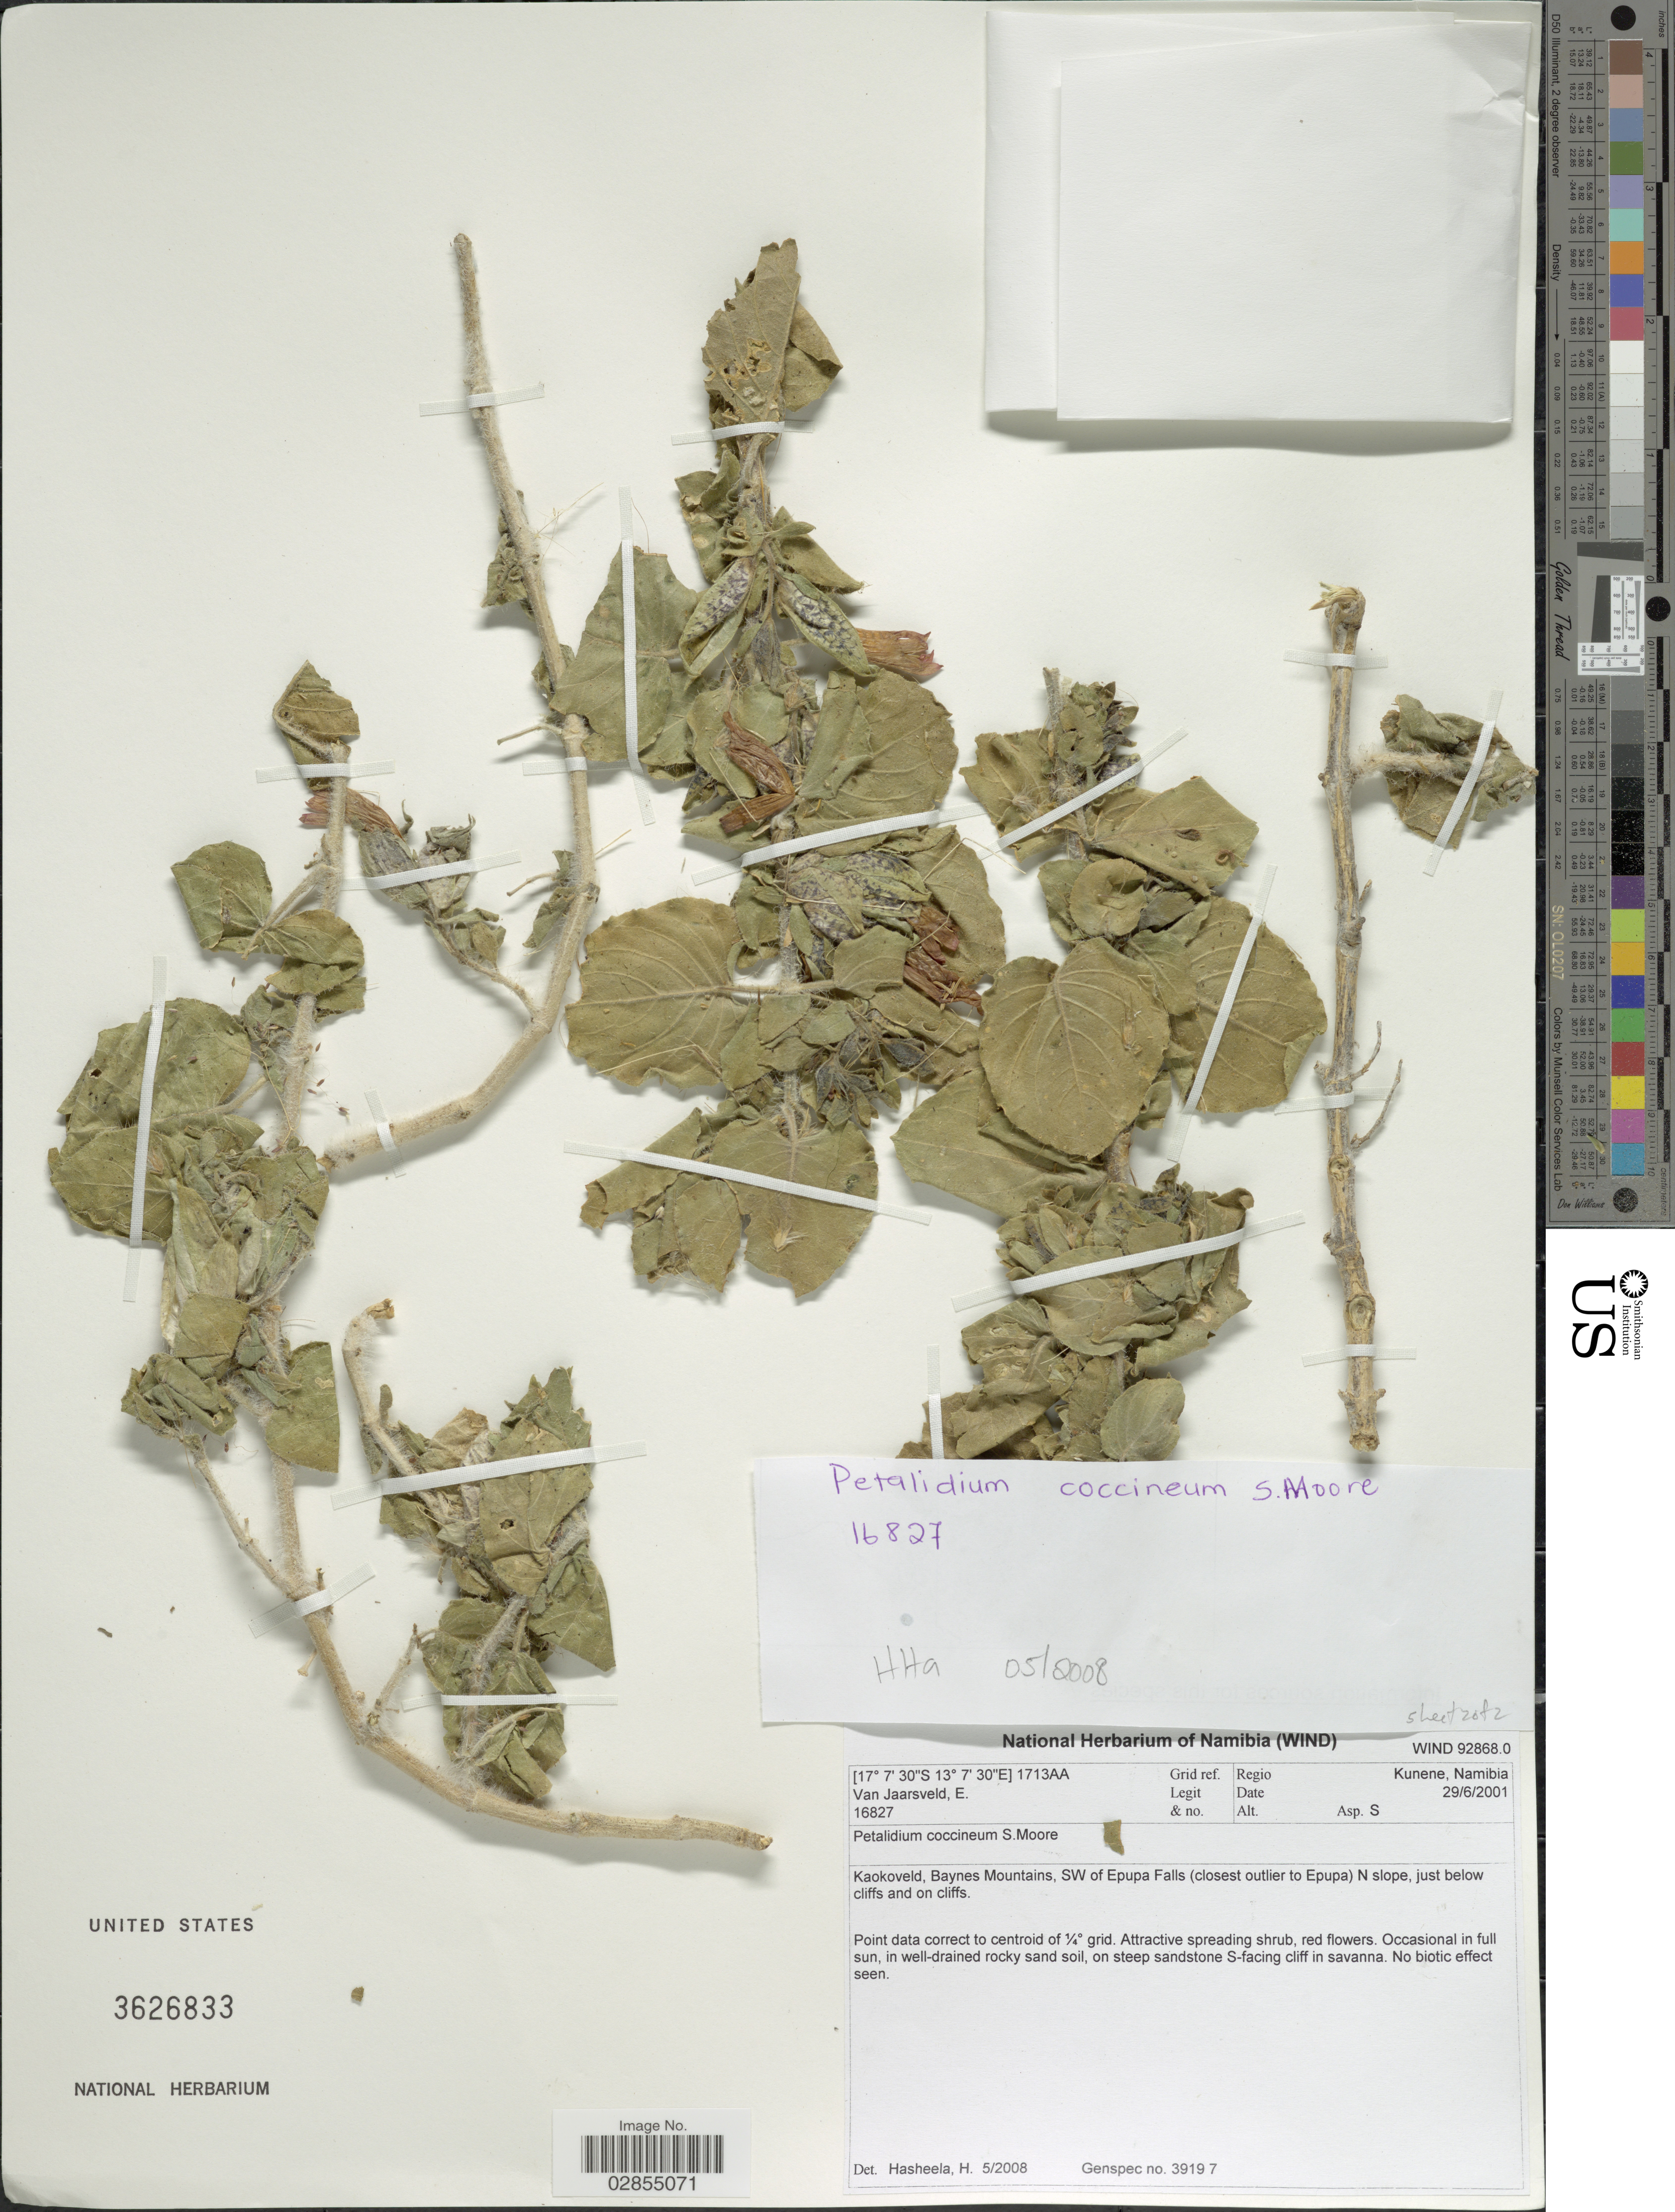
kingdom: Plantae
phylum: Tracheophyta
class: Magnoliopsida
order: Lamiales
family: Acanthaceae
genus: Petalidium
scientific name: Petalidium coccineum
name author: S. Moore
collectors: E. van Jaarsveld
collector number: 16827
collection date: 2001-06-29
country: Namibia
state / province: Kunene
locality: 1713AA. Regio Kunene, Kaokoveld, Baynes Mountains, SW of Epupa Falls (closest outlier to Epupa) N slope, just below cliffs and on cliffs.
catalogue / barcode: US 3626833